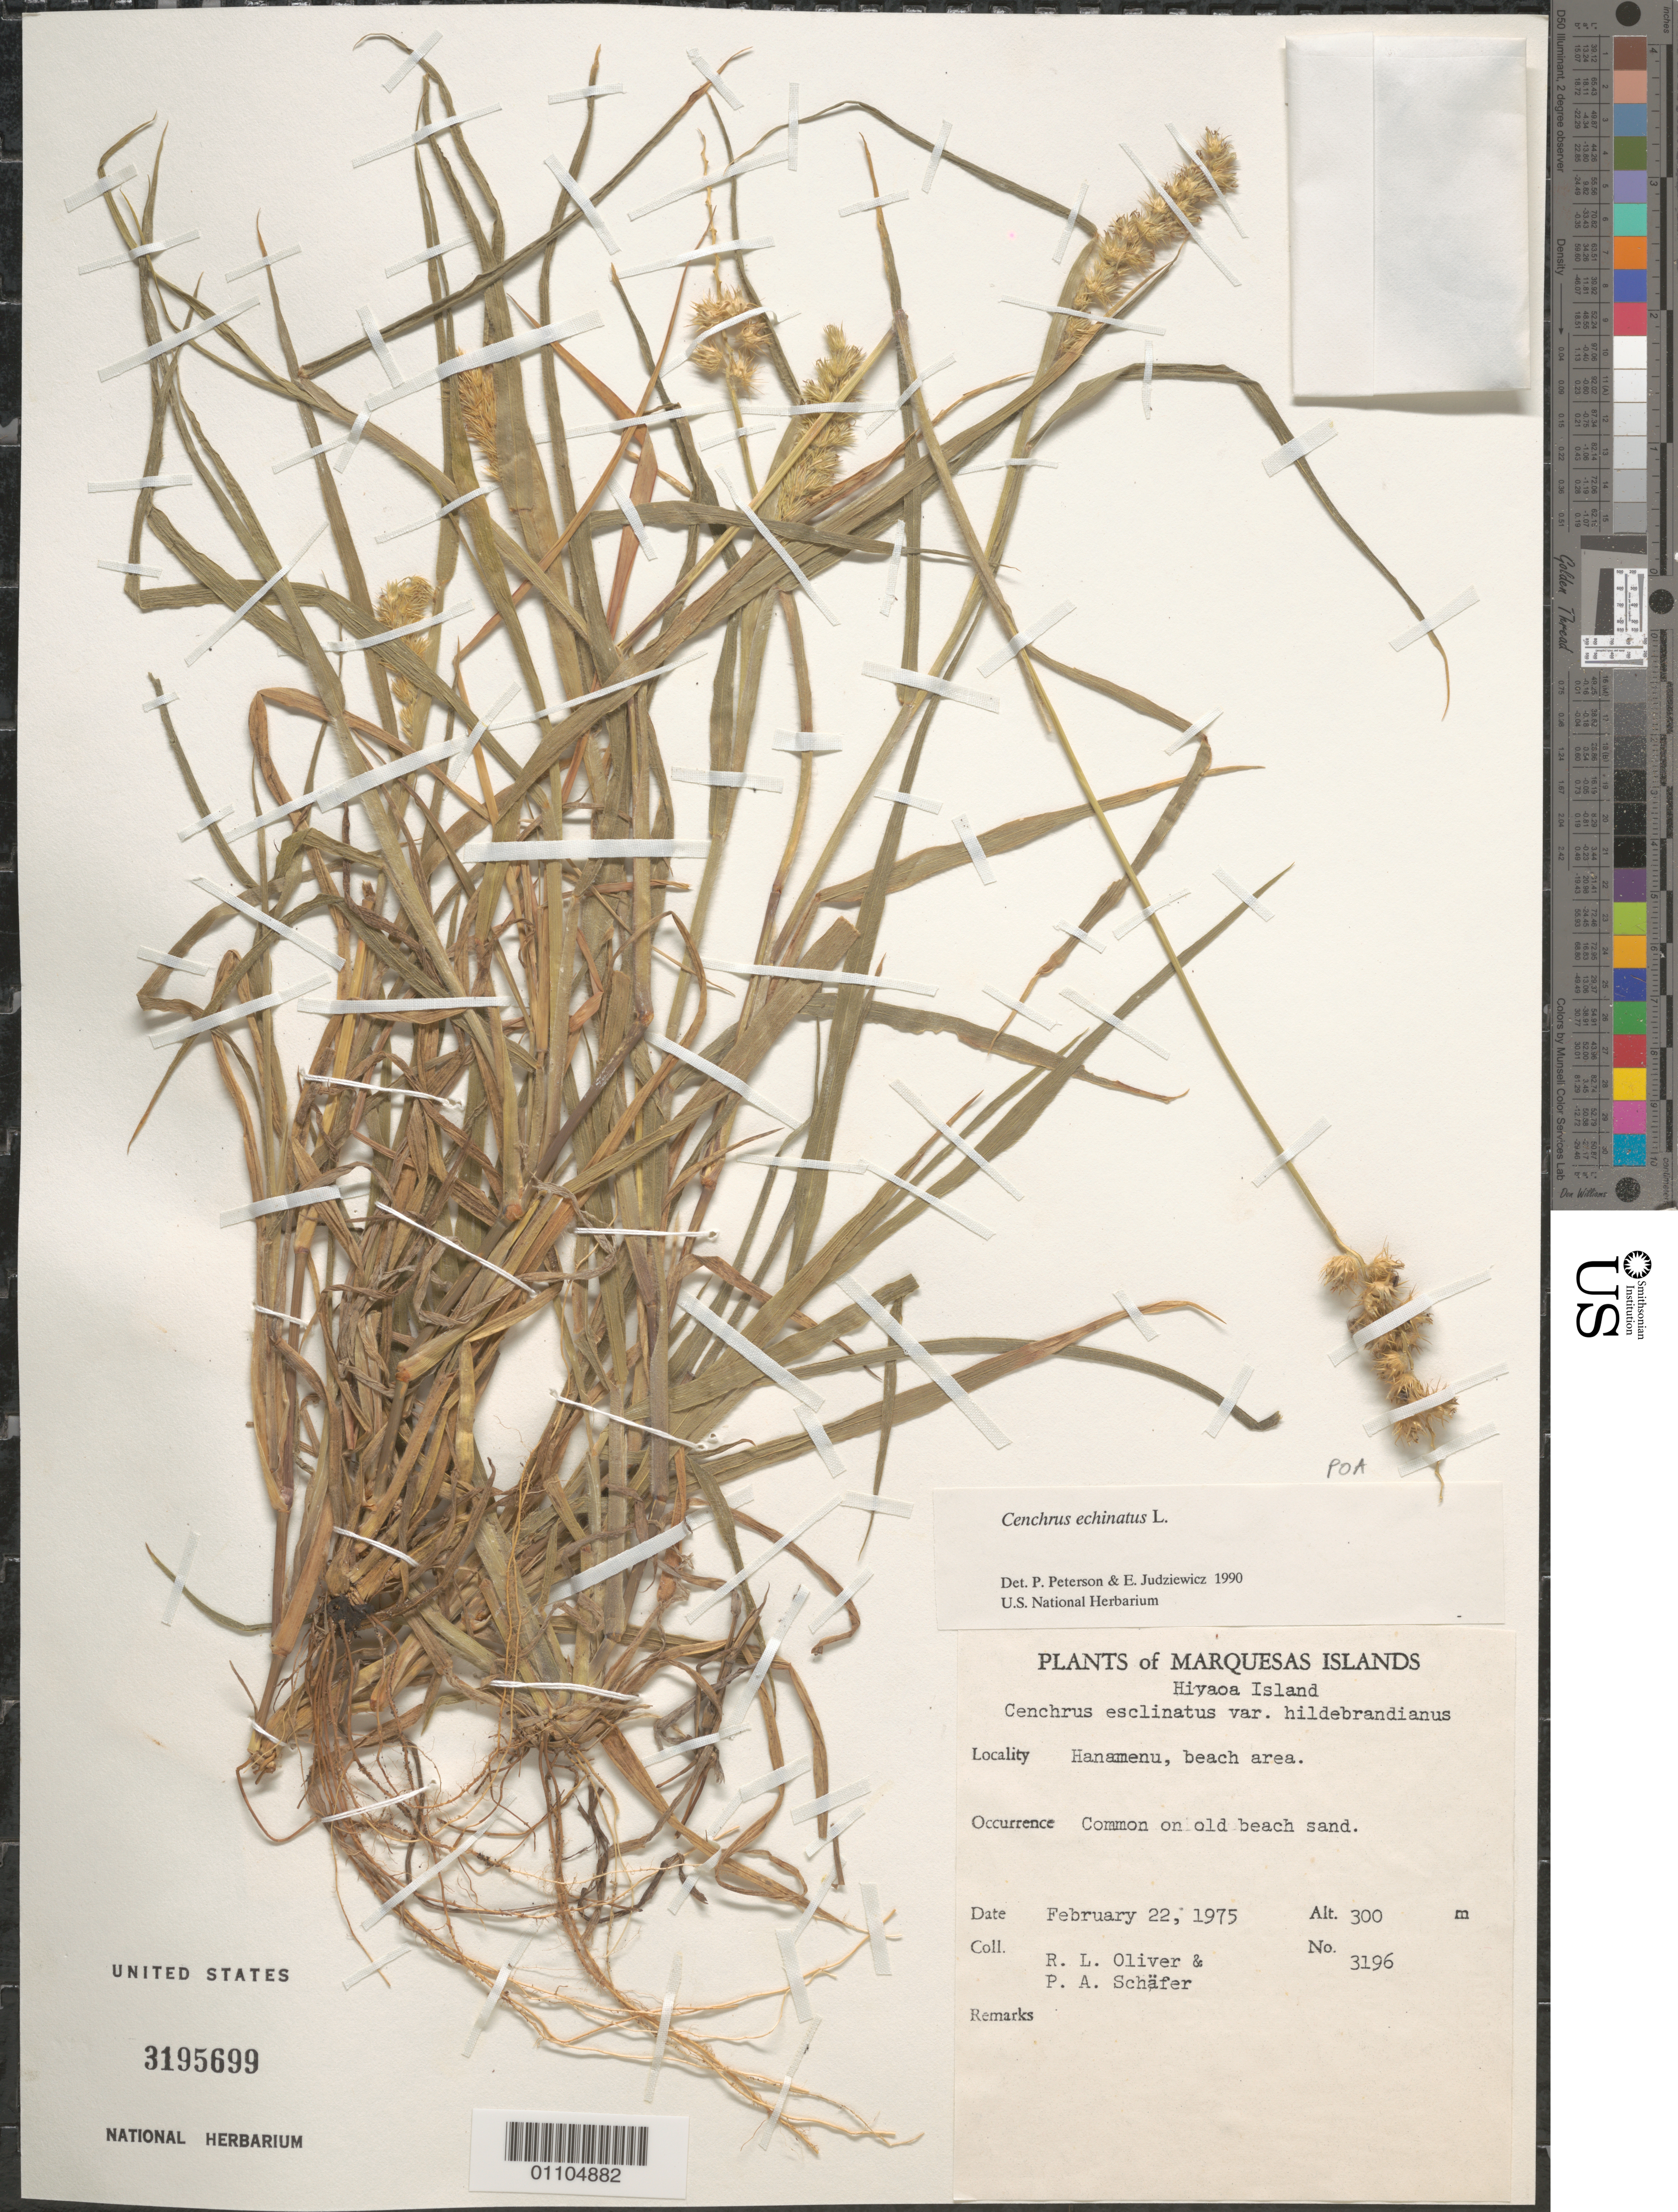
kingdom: Plantae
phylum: Tracheophyta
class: Liliopsida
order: Poales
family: Poaceae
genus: Cenchrus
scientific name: Cenchrus echinatus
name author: L.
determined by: Peterson, P. M.; Judziewicz, E. J.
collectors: R. L. Oliver & P. A. Schäfer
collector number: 3196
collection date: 1975-02-22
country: French Polynesia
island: Hiva Oa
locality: Hanamenu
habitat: beach area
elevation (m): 300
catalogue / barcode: US 3195699